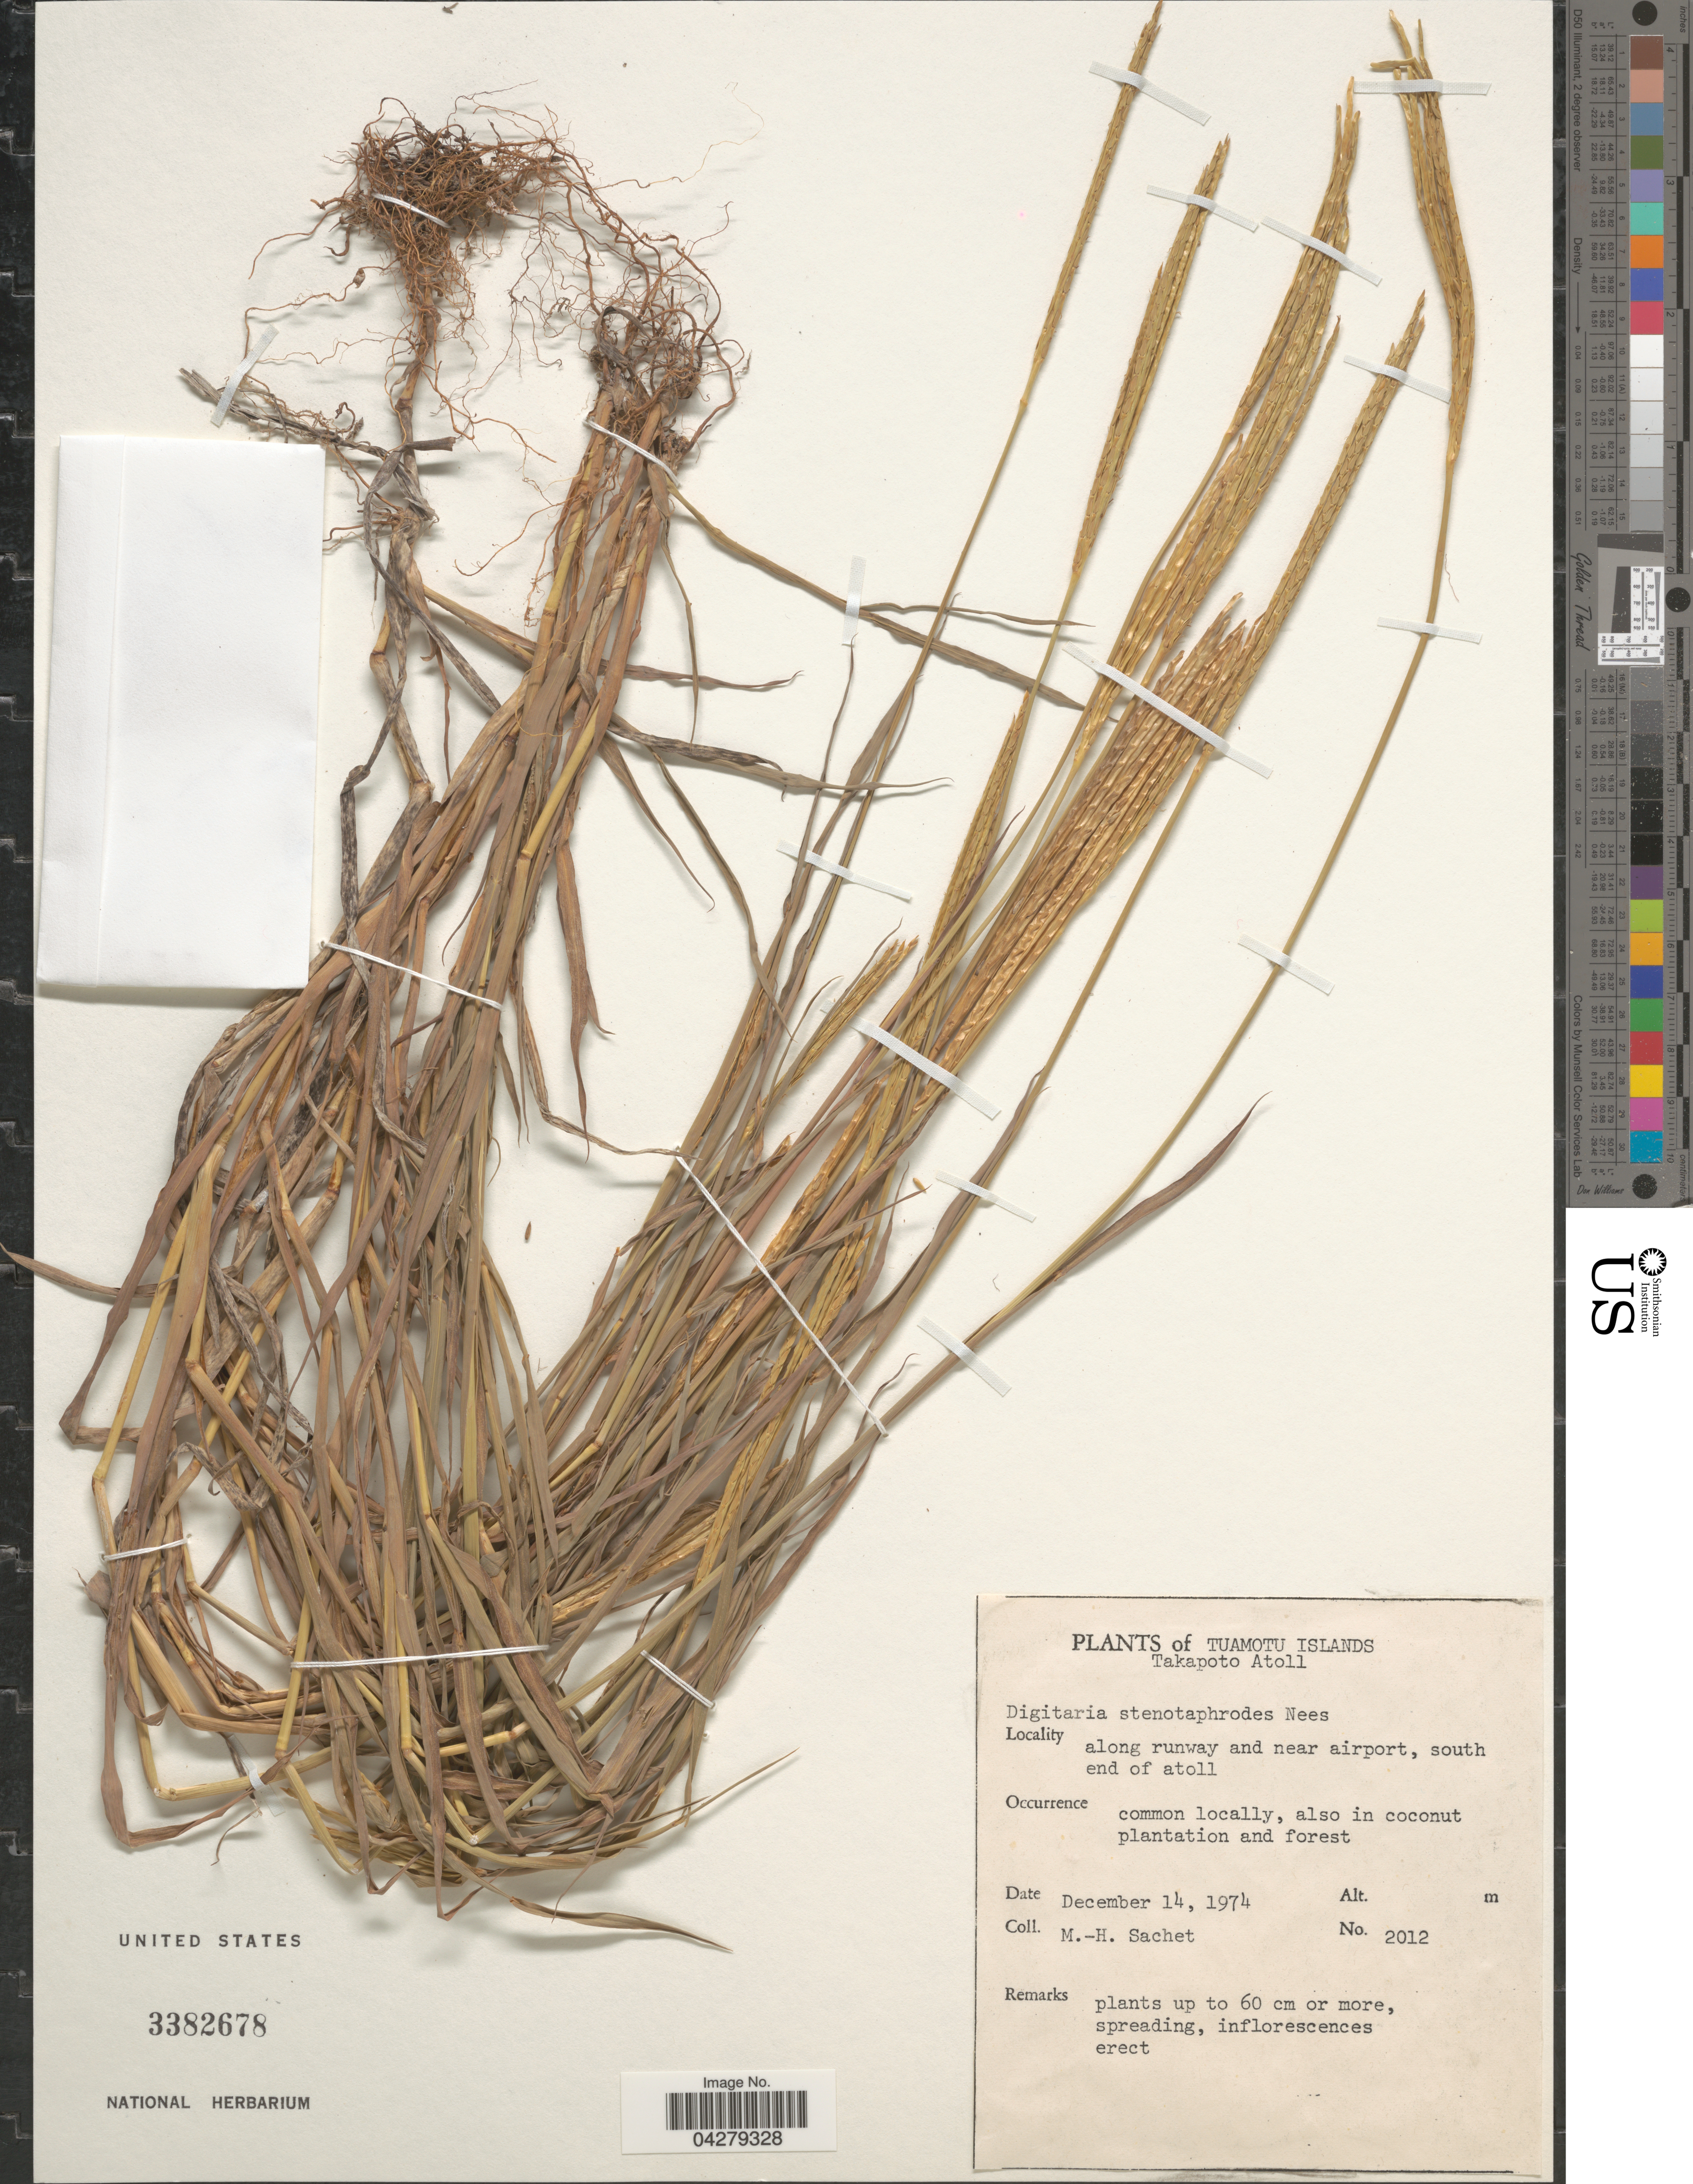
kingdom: Plantae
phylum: Tracheophyta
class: Liliopsida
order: Poales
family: Poaceae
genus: Digitaria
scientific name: Digitaria stenotaphrodes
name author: (Steud.) Stapf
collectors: M.-H. Sachet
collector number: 2012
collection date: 1974-12-14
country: French Polynesia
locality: Tuamotu Islands. Takapoto Atoll. Along runway and near airport, south end of atoll.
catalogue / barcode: US 3382678